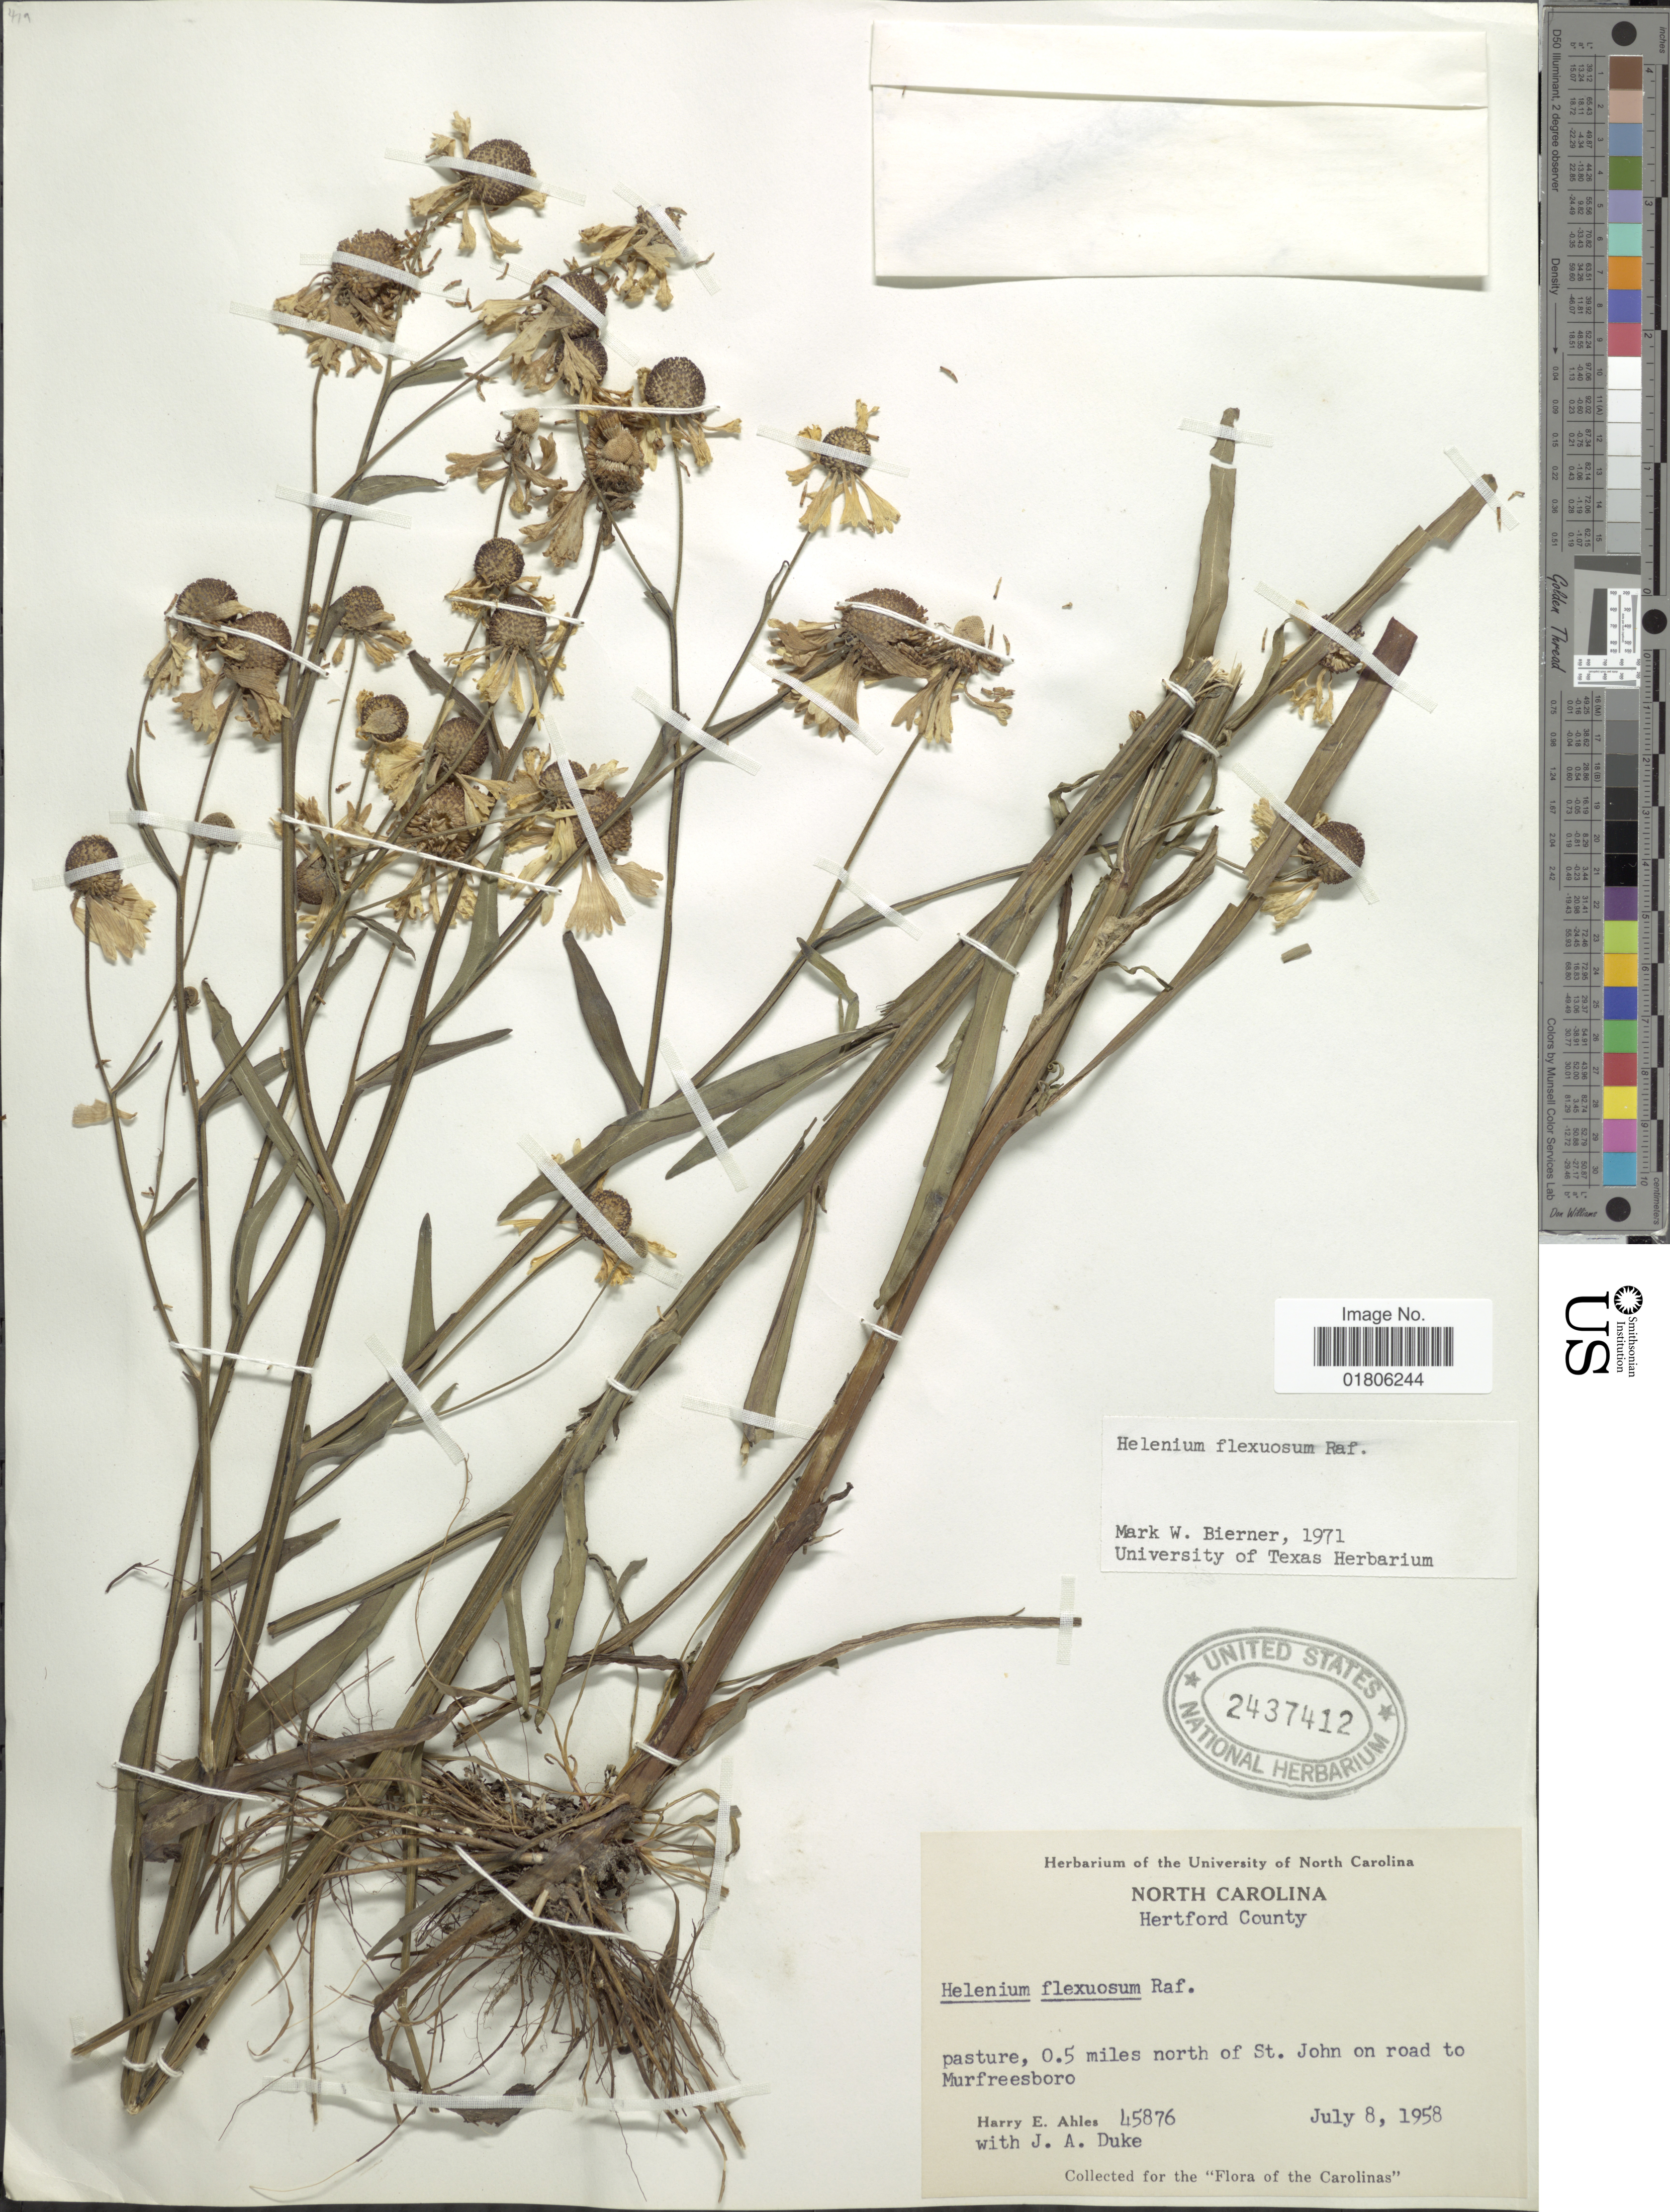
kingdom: Plantae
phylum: Tracheophyta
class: Magnoliopsida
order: Asterales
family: Asteraceae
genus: Helenium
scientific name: Helenium flexuosum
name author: Raf.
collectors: H. E. Ahles & J. A. Duke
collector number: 45876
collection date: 1958-07-08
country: United States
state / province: North Carolina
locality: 0.5 miles north of St. John on road to Murfreesboro. Hertford County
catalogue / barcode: US 2437412